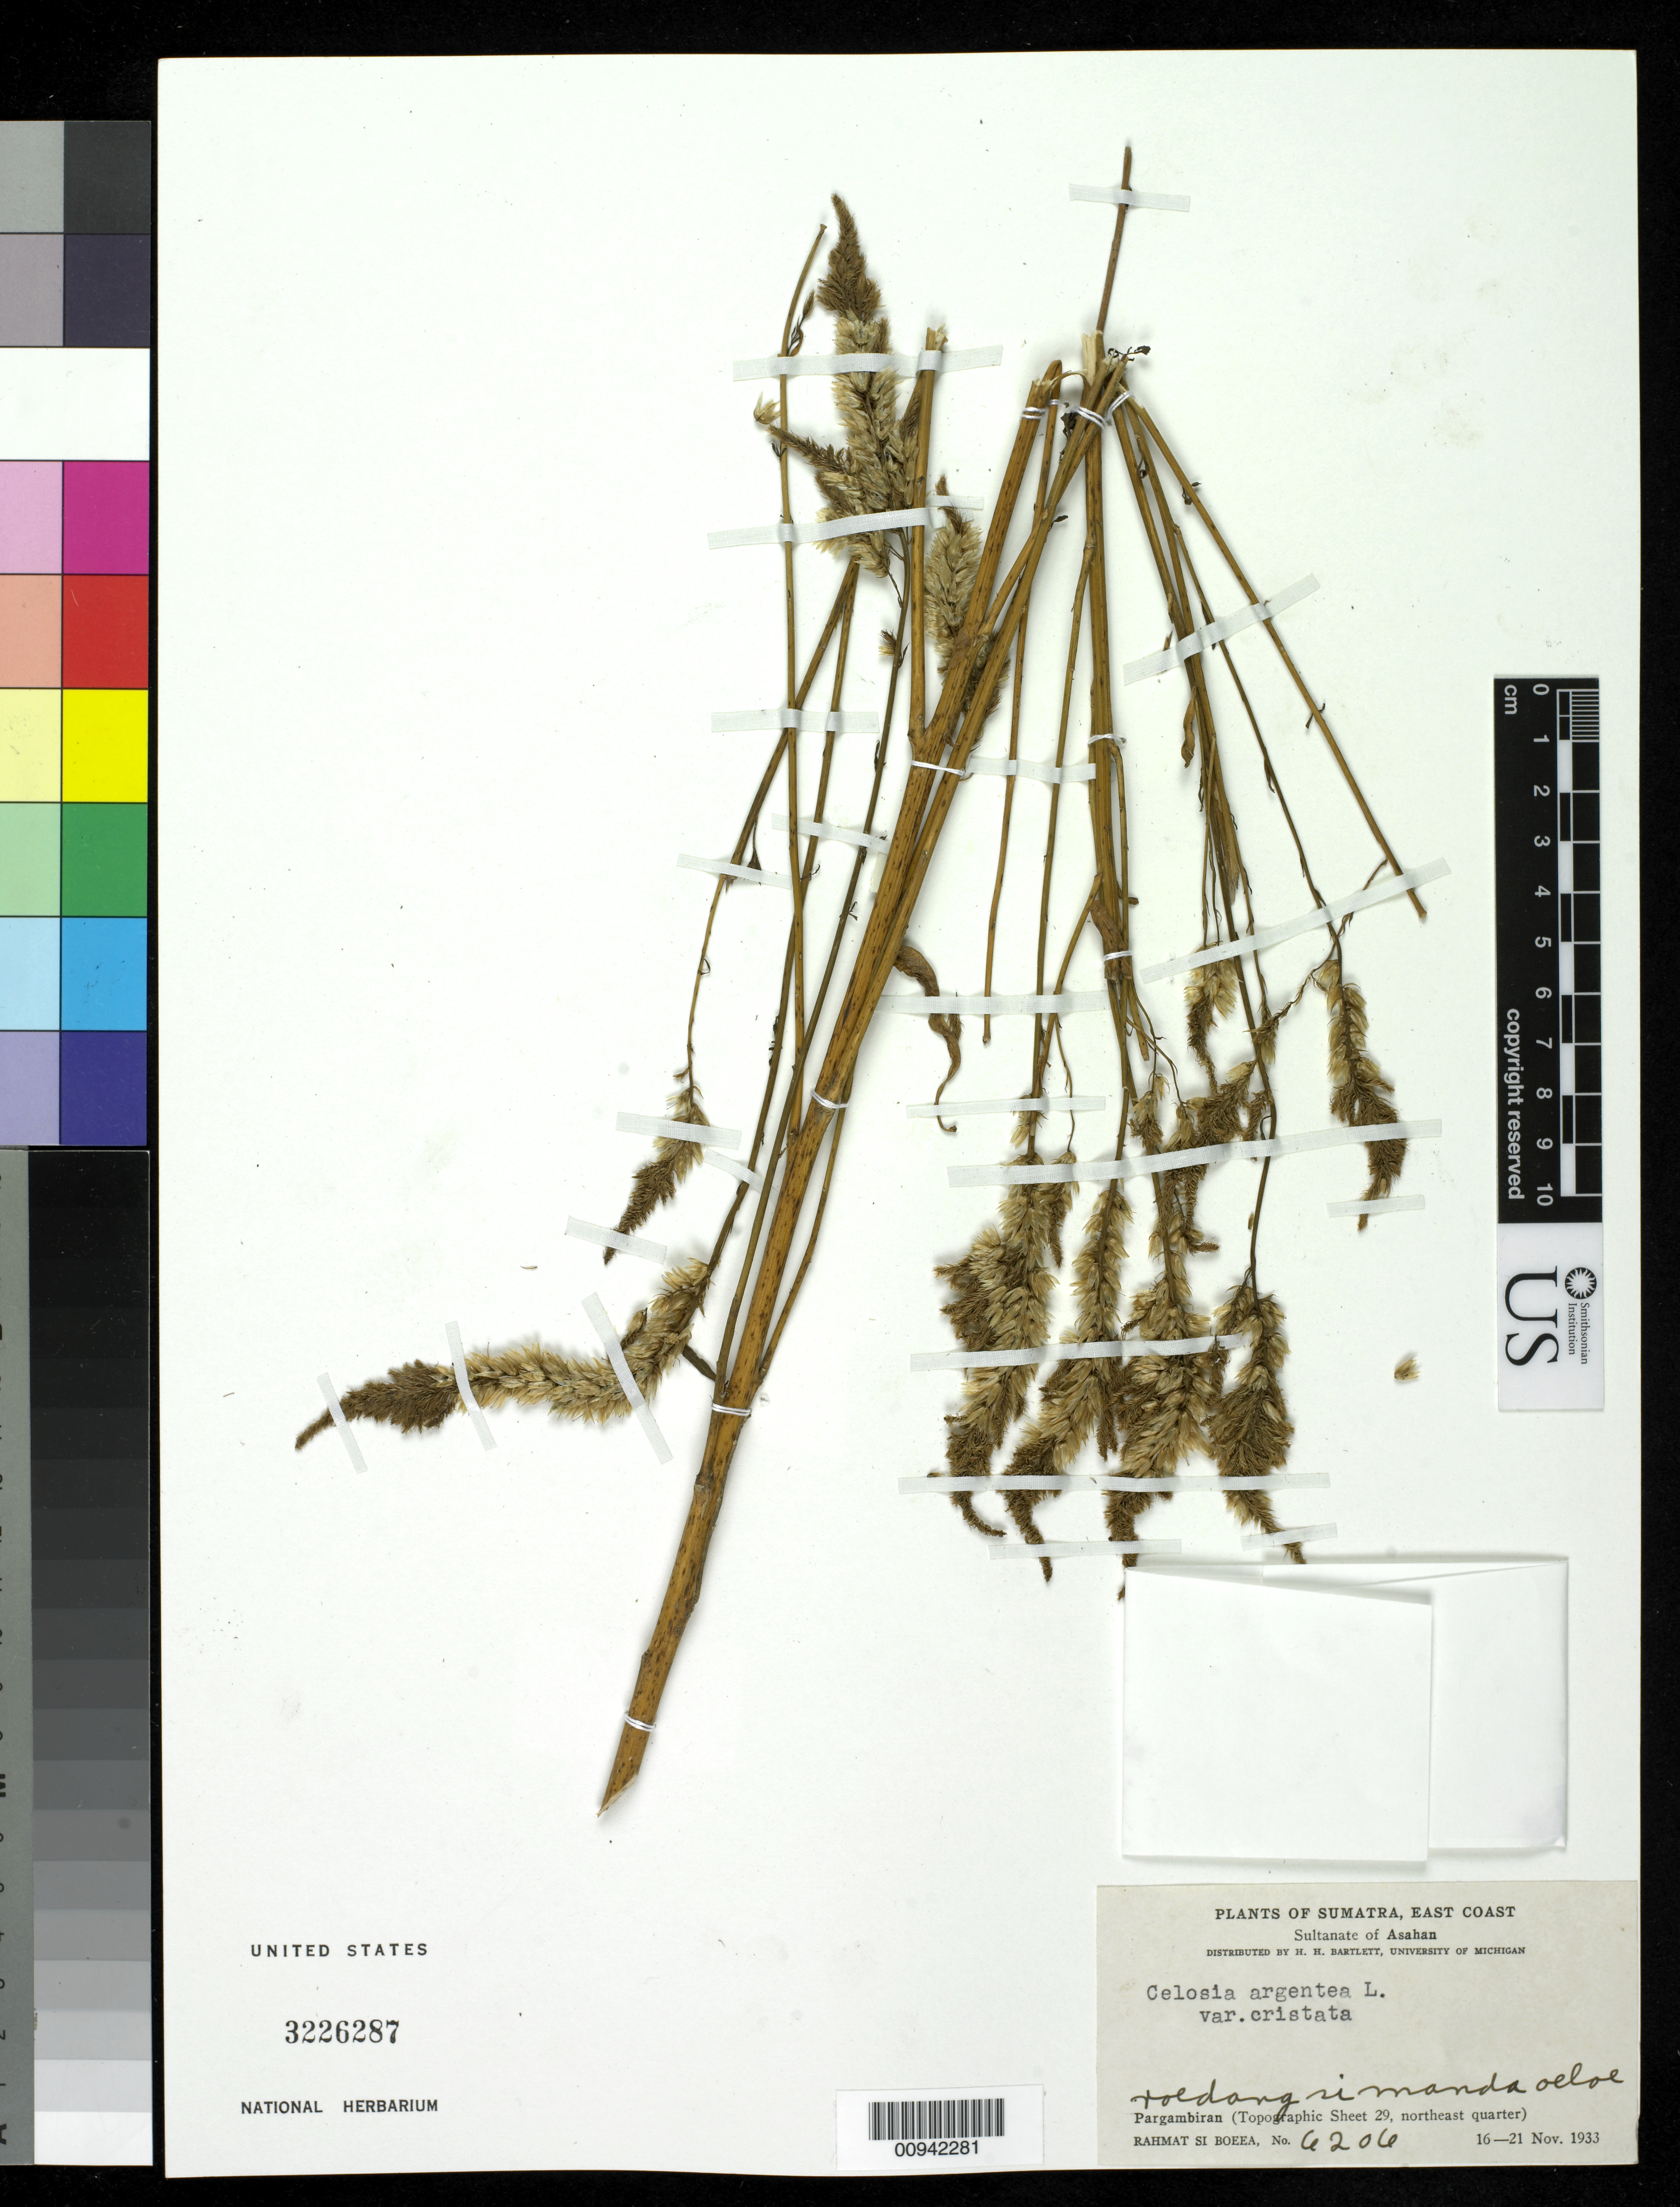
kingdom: Plantae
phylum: Tracheophyta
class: Magnoliopsida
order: Caryophyllales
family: Amaranthaceae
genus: Celosia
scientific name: Celosia argentea var. cristata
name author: (L.) Kuntze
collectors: Rahmat Si Boeea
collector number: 6206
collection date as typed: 16 Nov 1933 to 21 Nov 1933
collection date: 1933-11-16/1933-11-21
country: Indonesia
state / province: Sumatra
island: Sumatra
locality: Pargambiran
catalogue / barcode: US 3226287